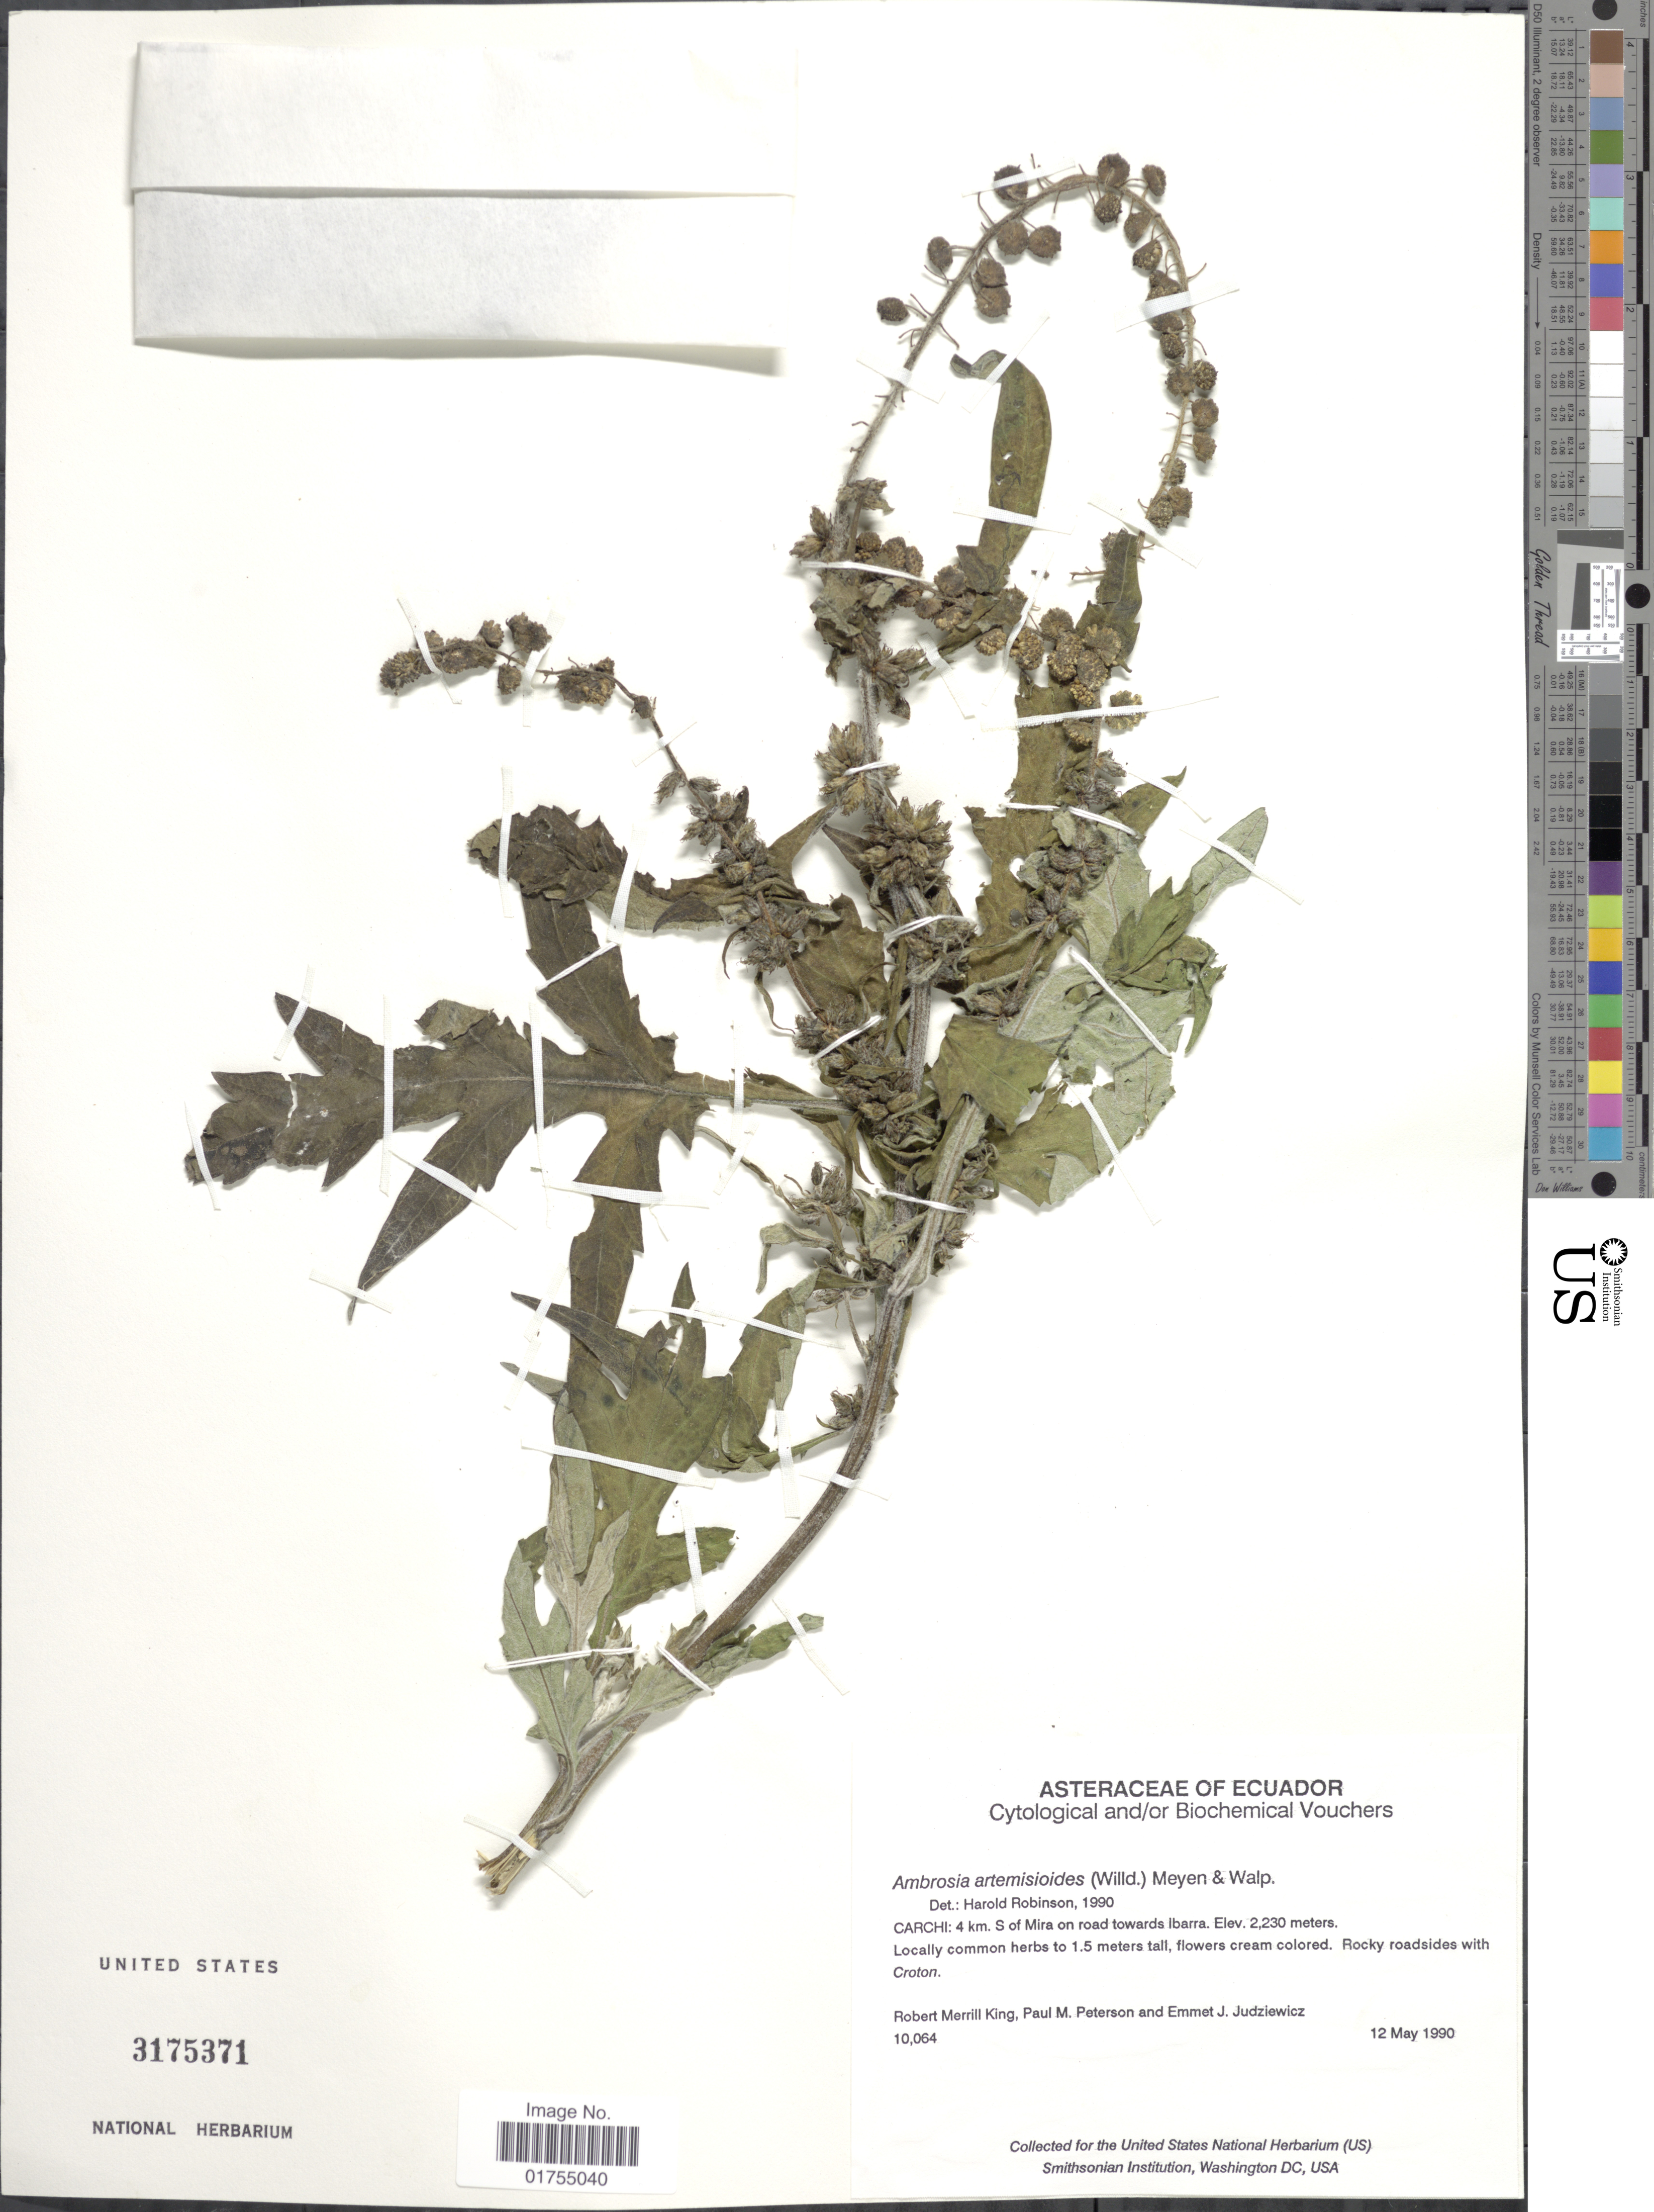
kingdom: Plantae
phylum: Tracheophyta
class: Magnoliopsida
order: Asterales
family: Asteraceae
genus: Franseria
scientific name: Franseria artemisioides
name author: Willd.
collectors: R. M. King, P. M. Peterson & E. J. Judziewicz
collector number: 10064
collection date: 1990-05-12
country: Ecuador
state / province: Carchi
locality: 4 km S of Mira on road towards Ibarra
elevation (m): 2230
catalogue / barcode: US 3175371